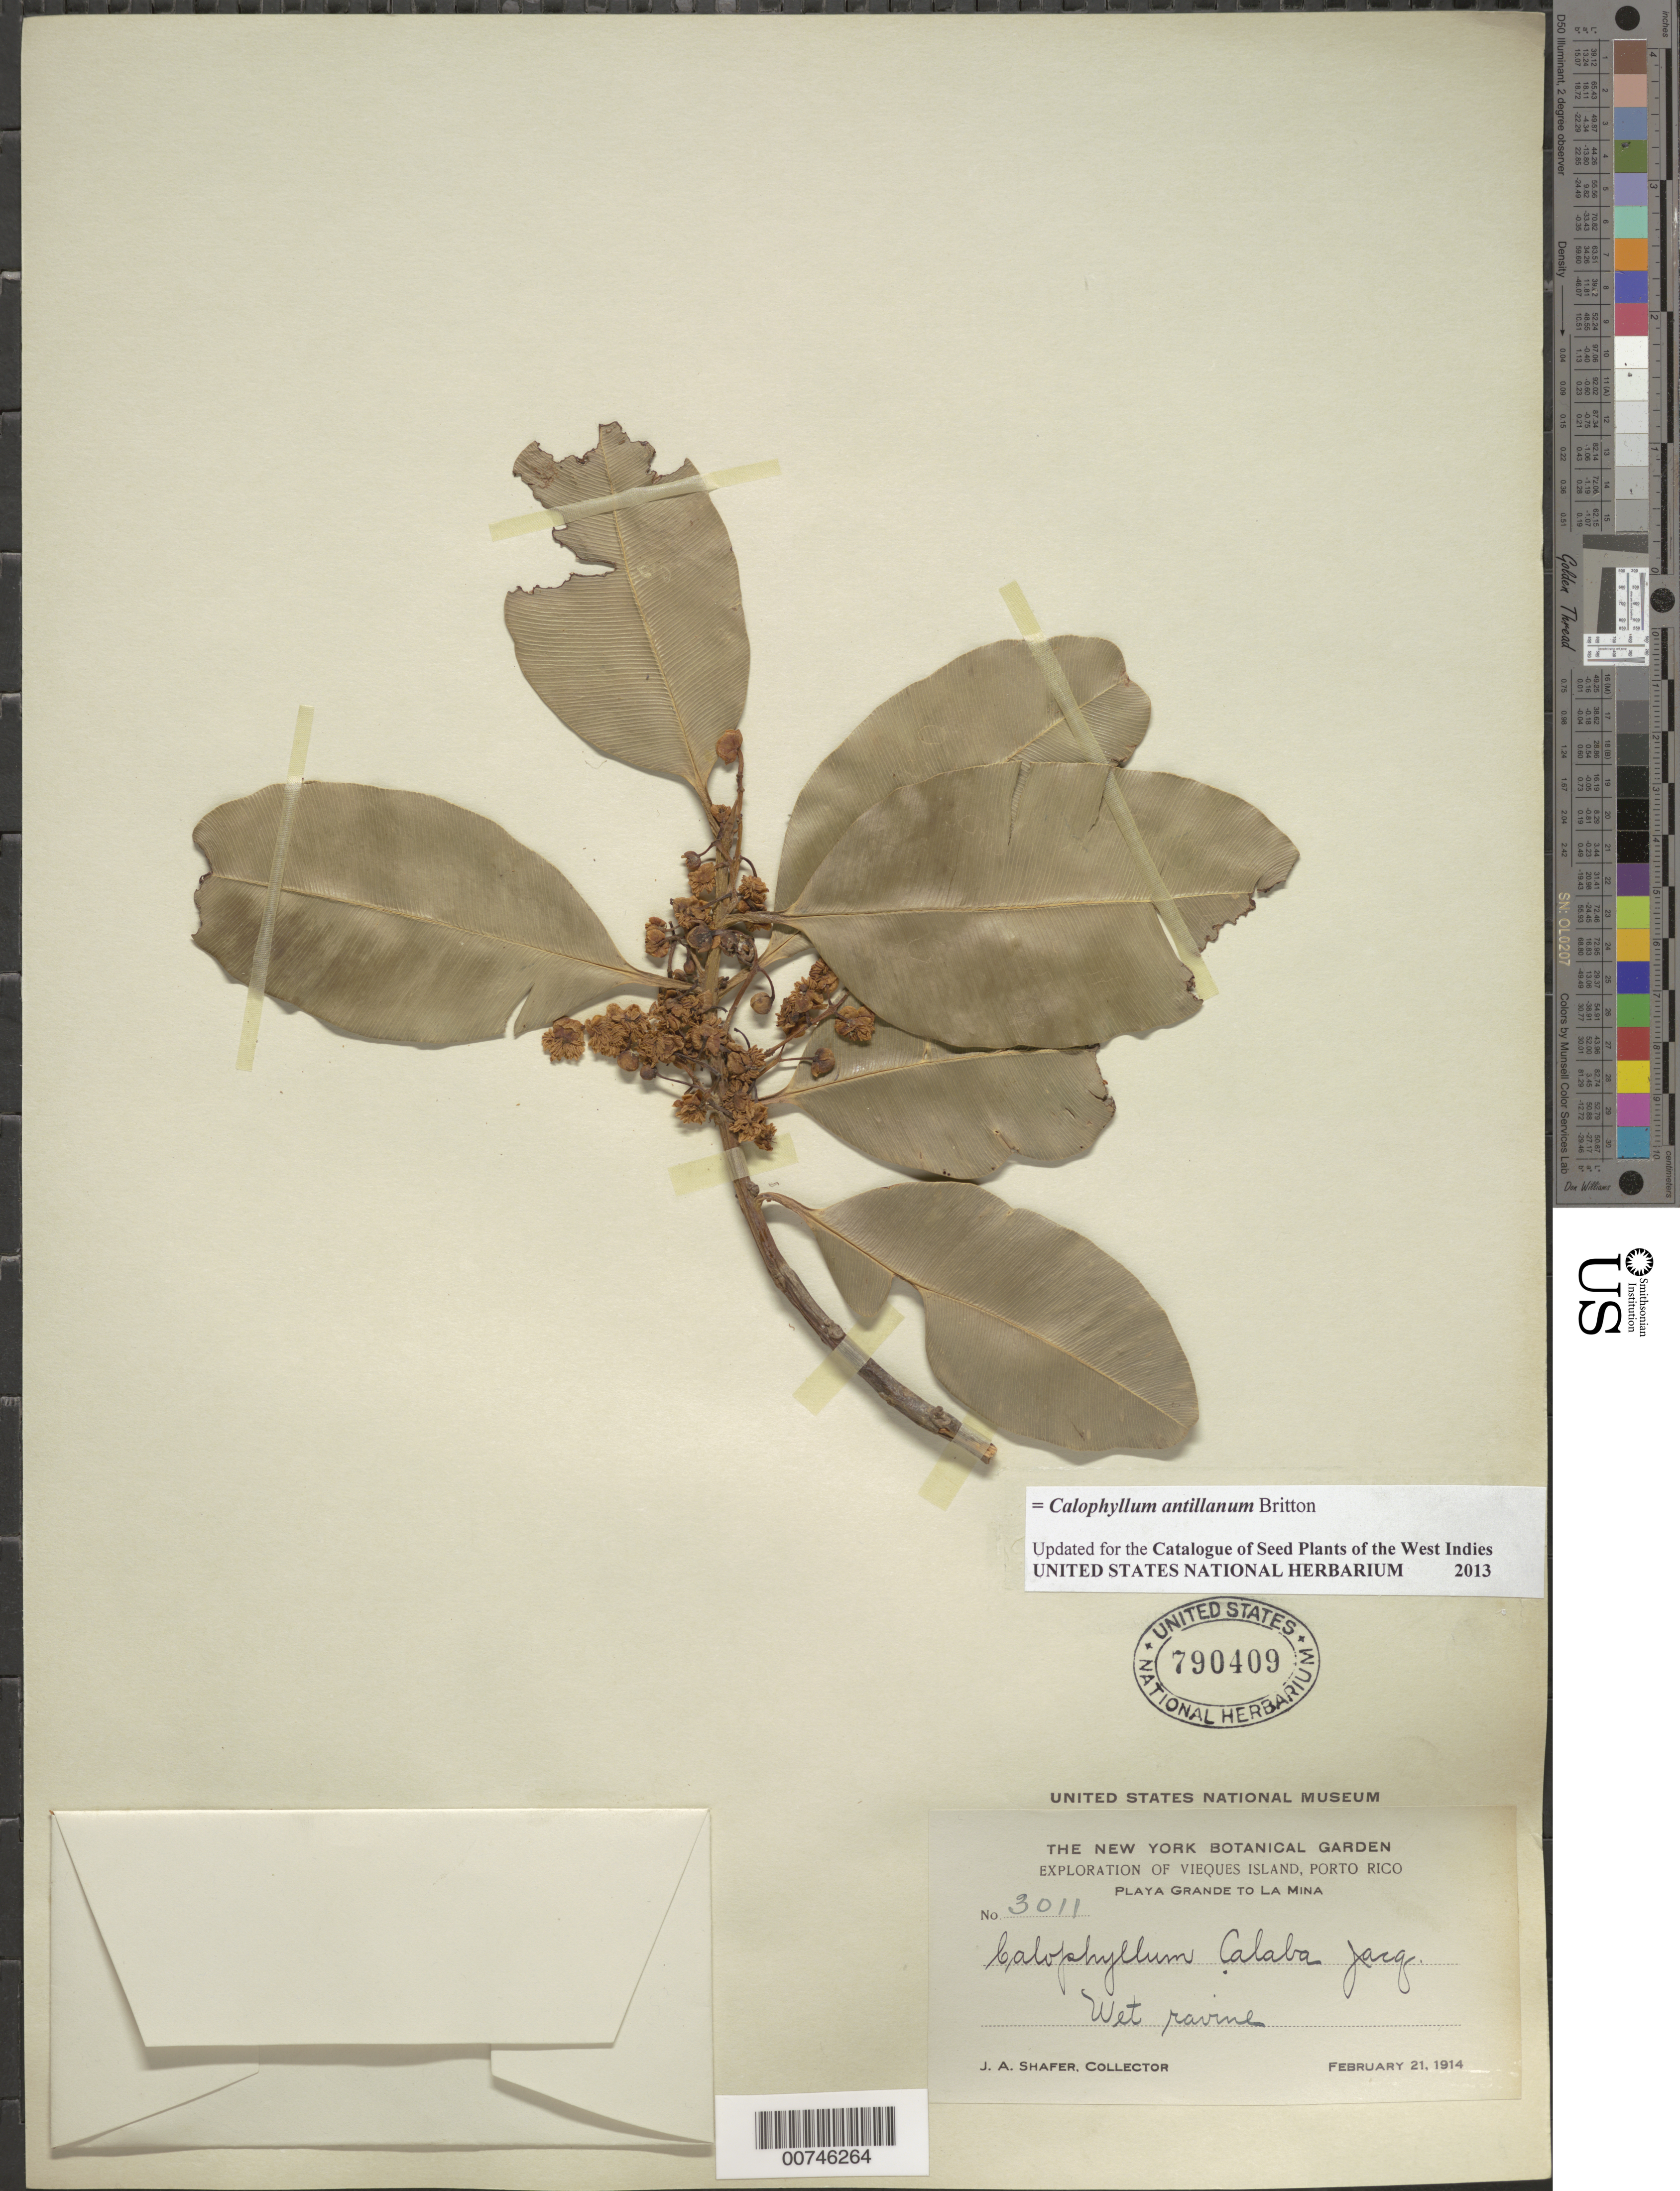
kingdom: Plantae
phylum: Tracheophyta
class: Magnoliopsida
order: Malpighiales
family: Calophyllaceae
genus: Calophyllum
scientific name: Calophyllum antillanum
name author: Britton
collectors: J. A. Shafer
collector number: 3011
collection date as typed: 21 Feb 1914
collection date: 1914-02-21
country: Puerto Rico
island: Vieques I.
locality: Playa Grande to La Mina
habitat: Wet ravine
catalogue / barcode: US 790409